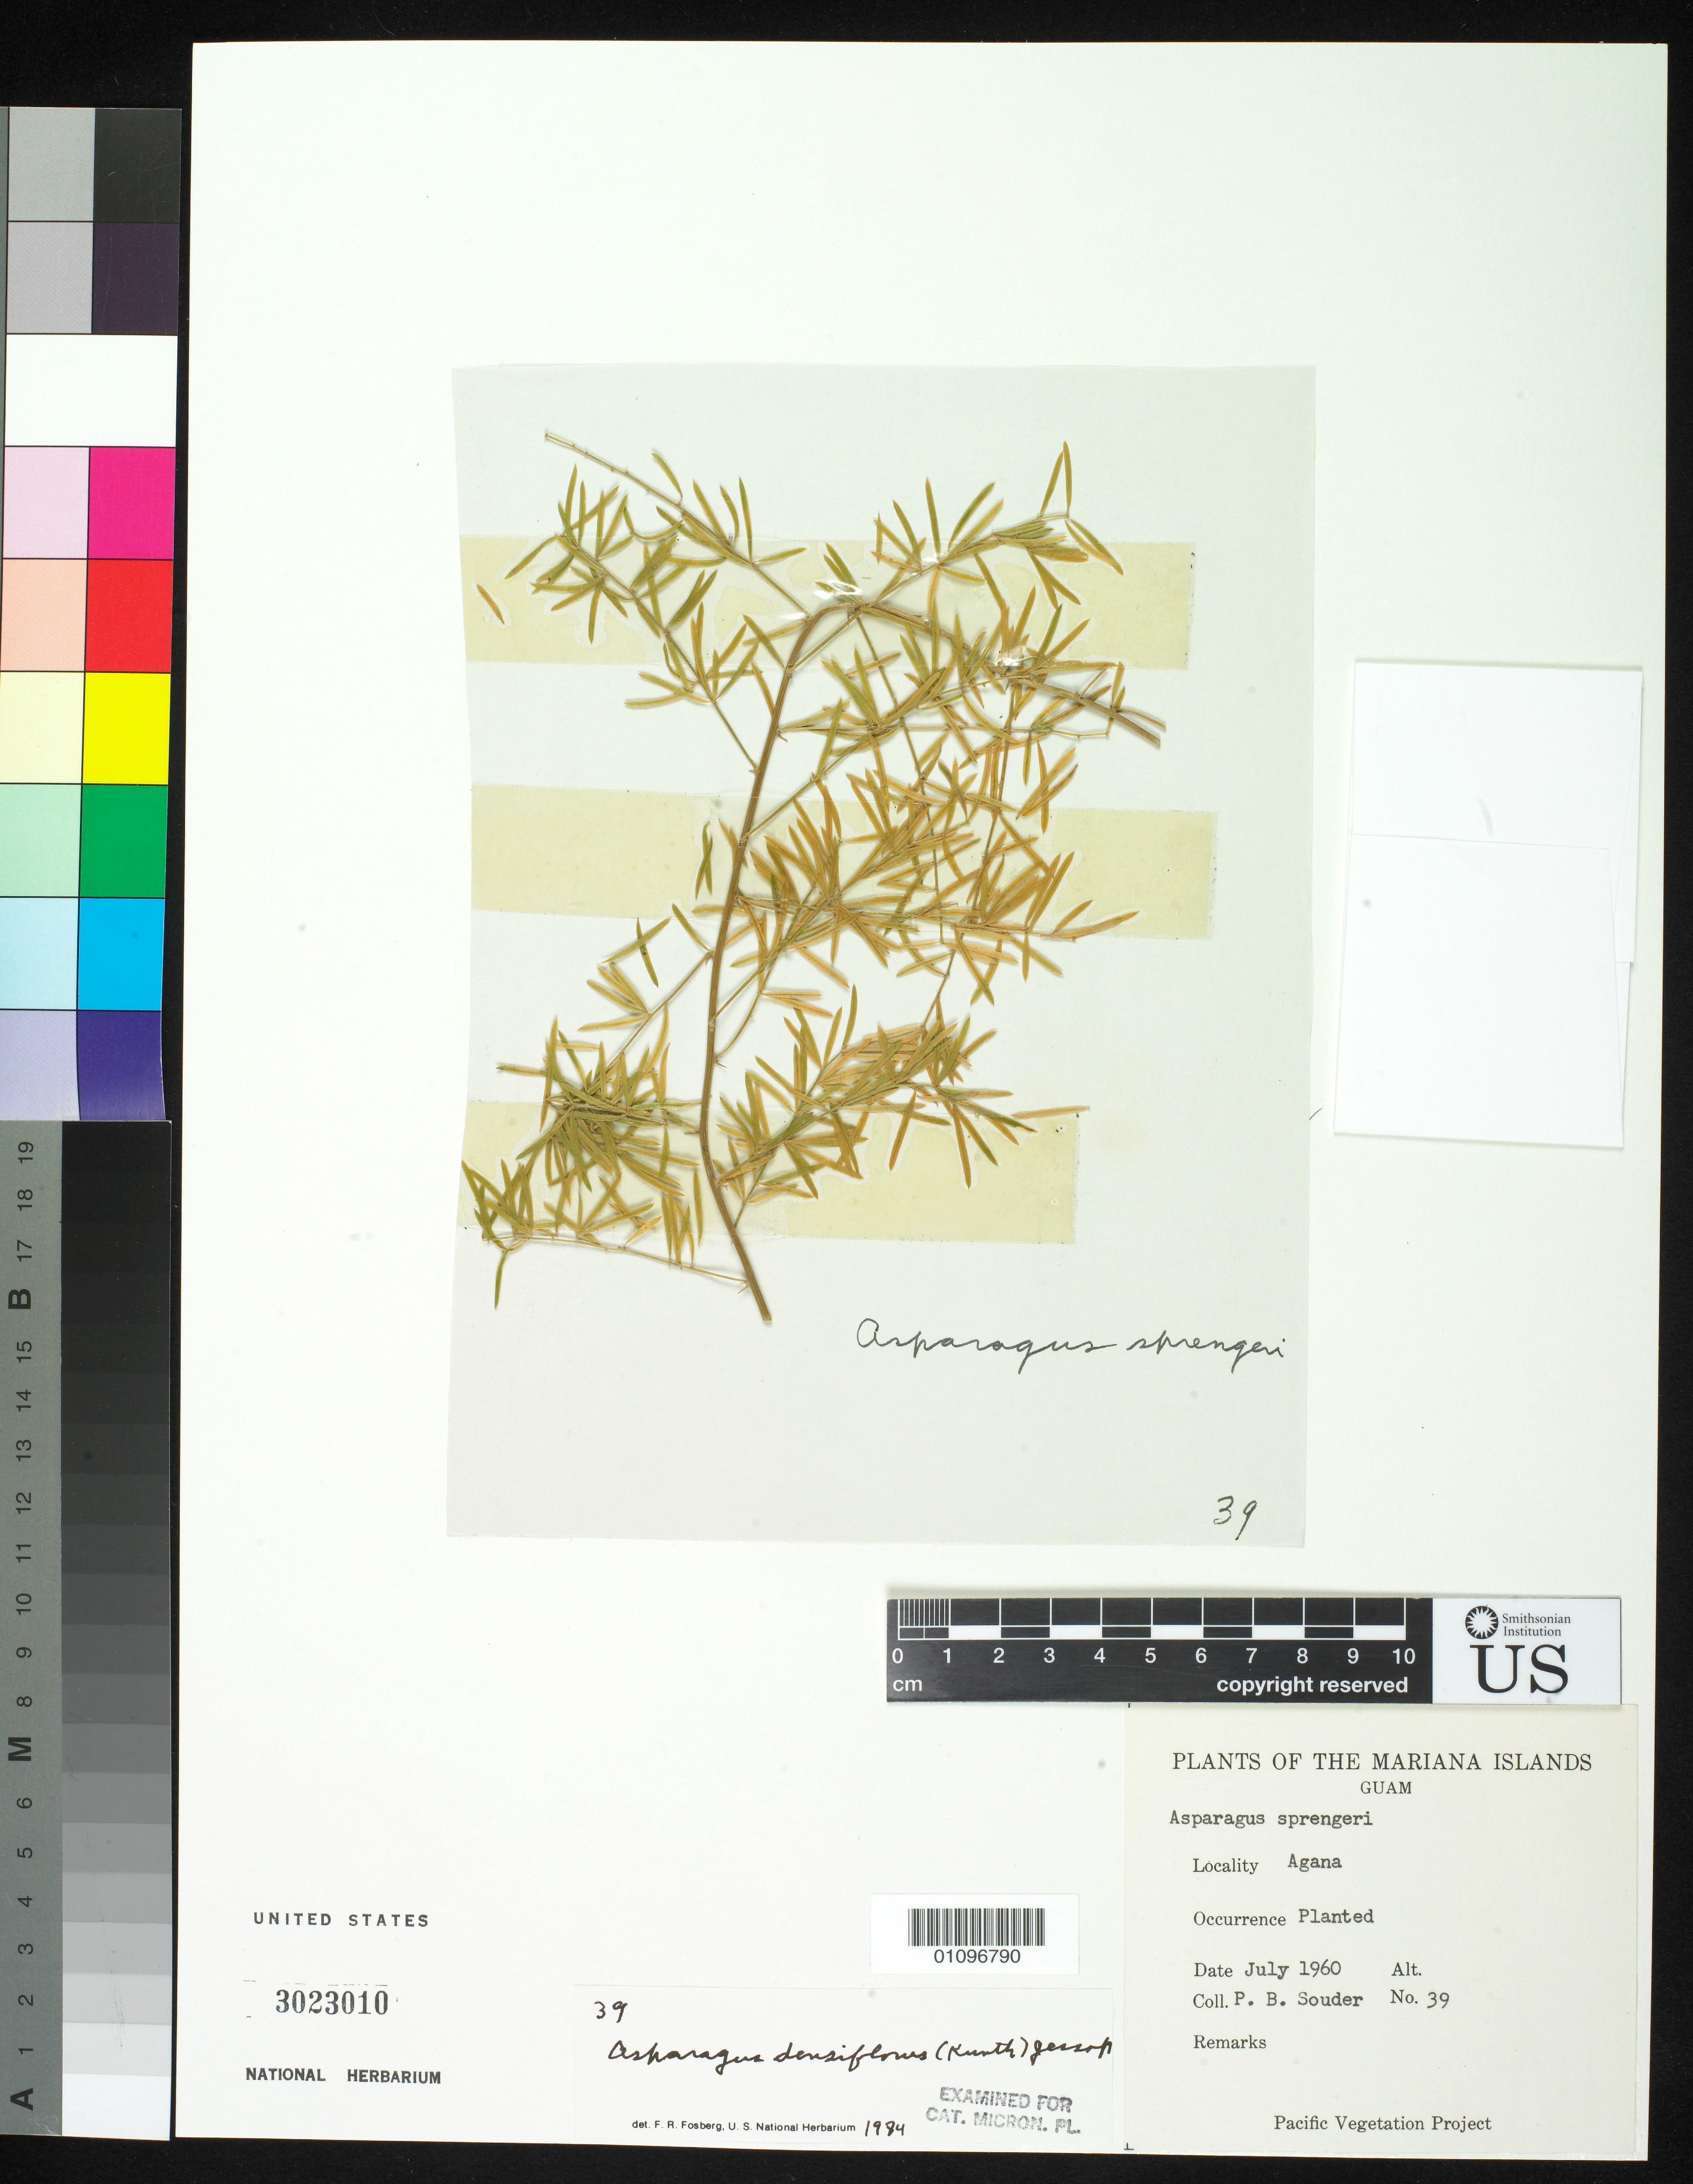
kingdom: Plantae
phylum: Tracheophyta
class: Liliopsida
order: Asparagales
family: Asparagaceae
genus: Asparagus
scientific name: Asparagus densiflorus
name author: (Kunth) Jessop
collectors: P. Souder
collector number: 39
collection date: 1960-07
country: Guam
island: Guam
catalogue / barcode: US 3023010